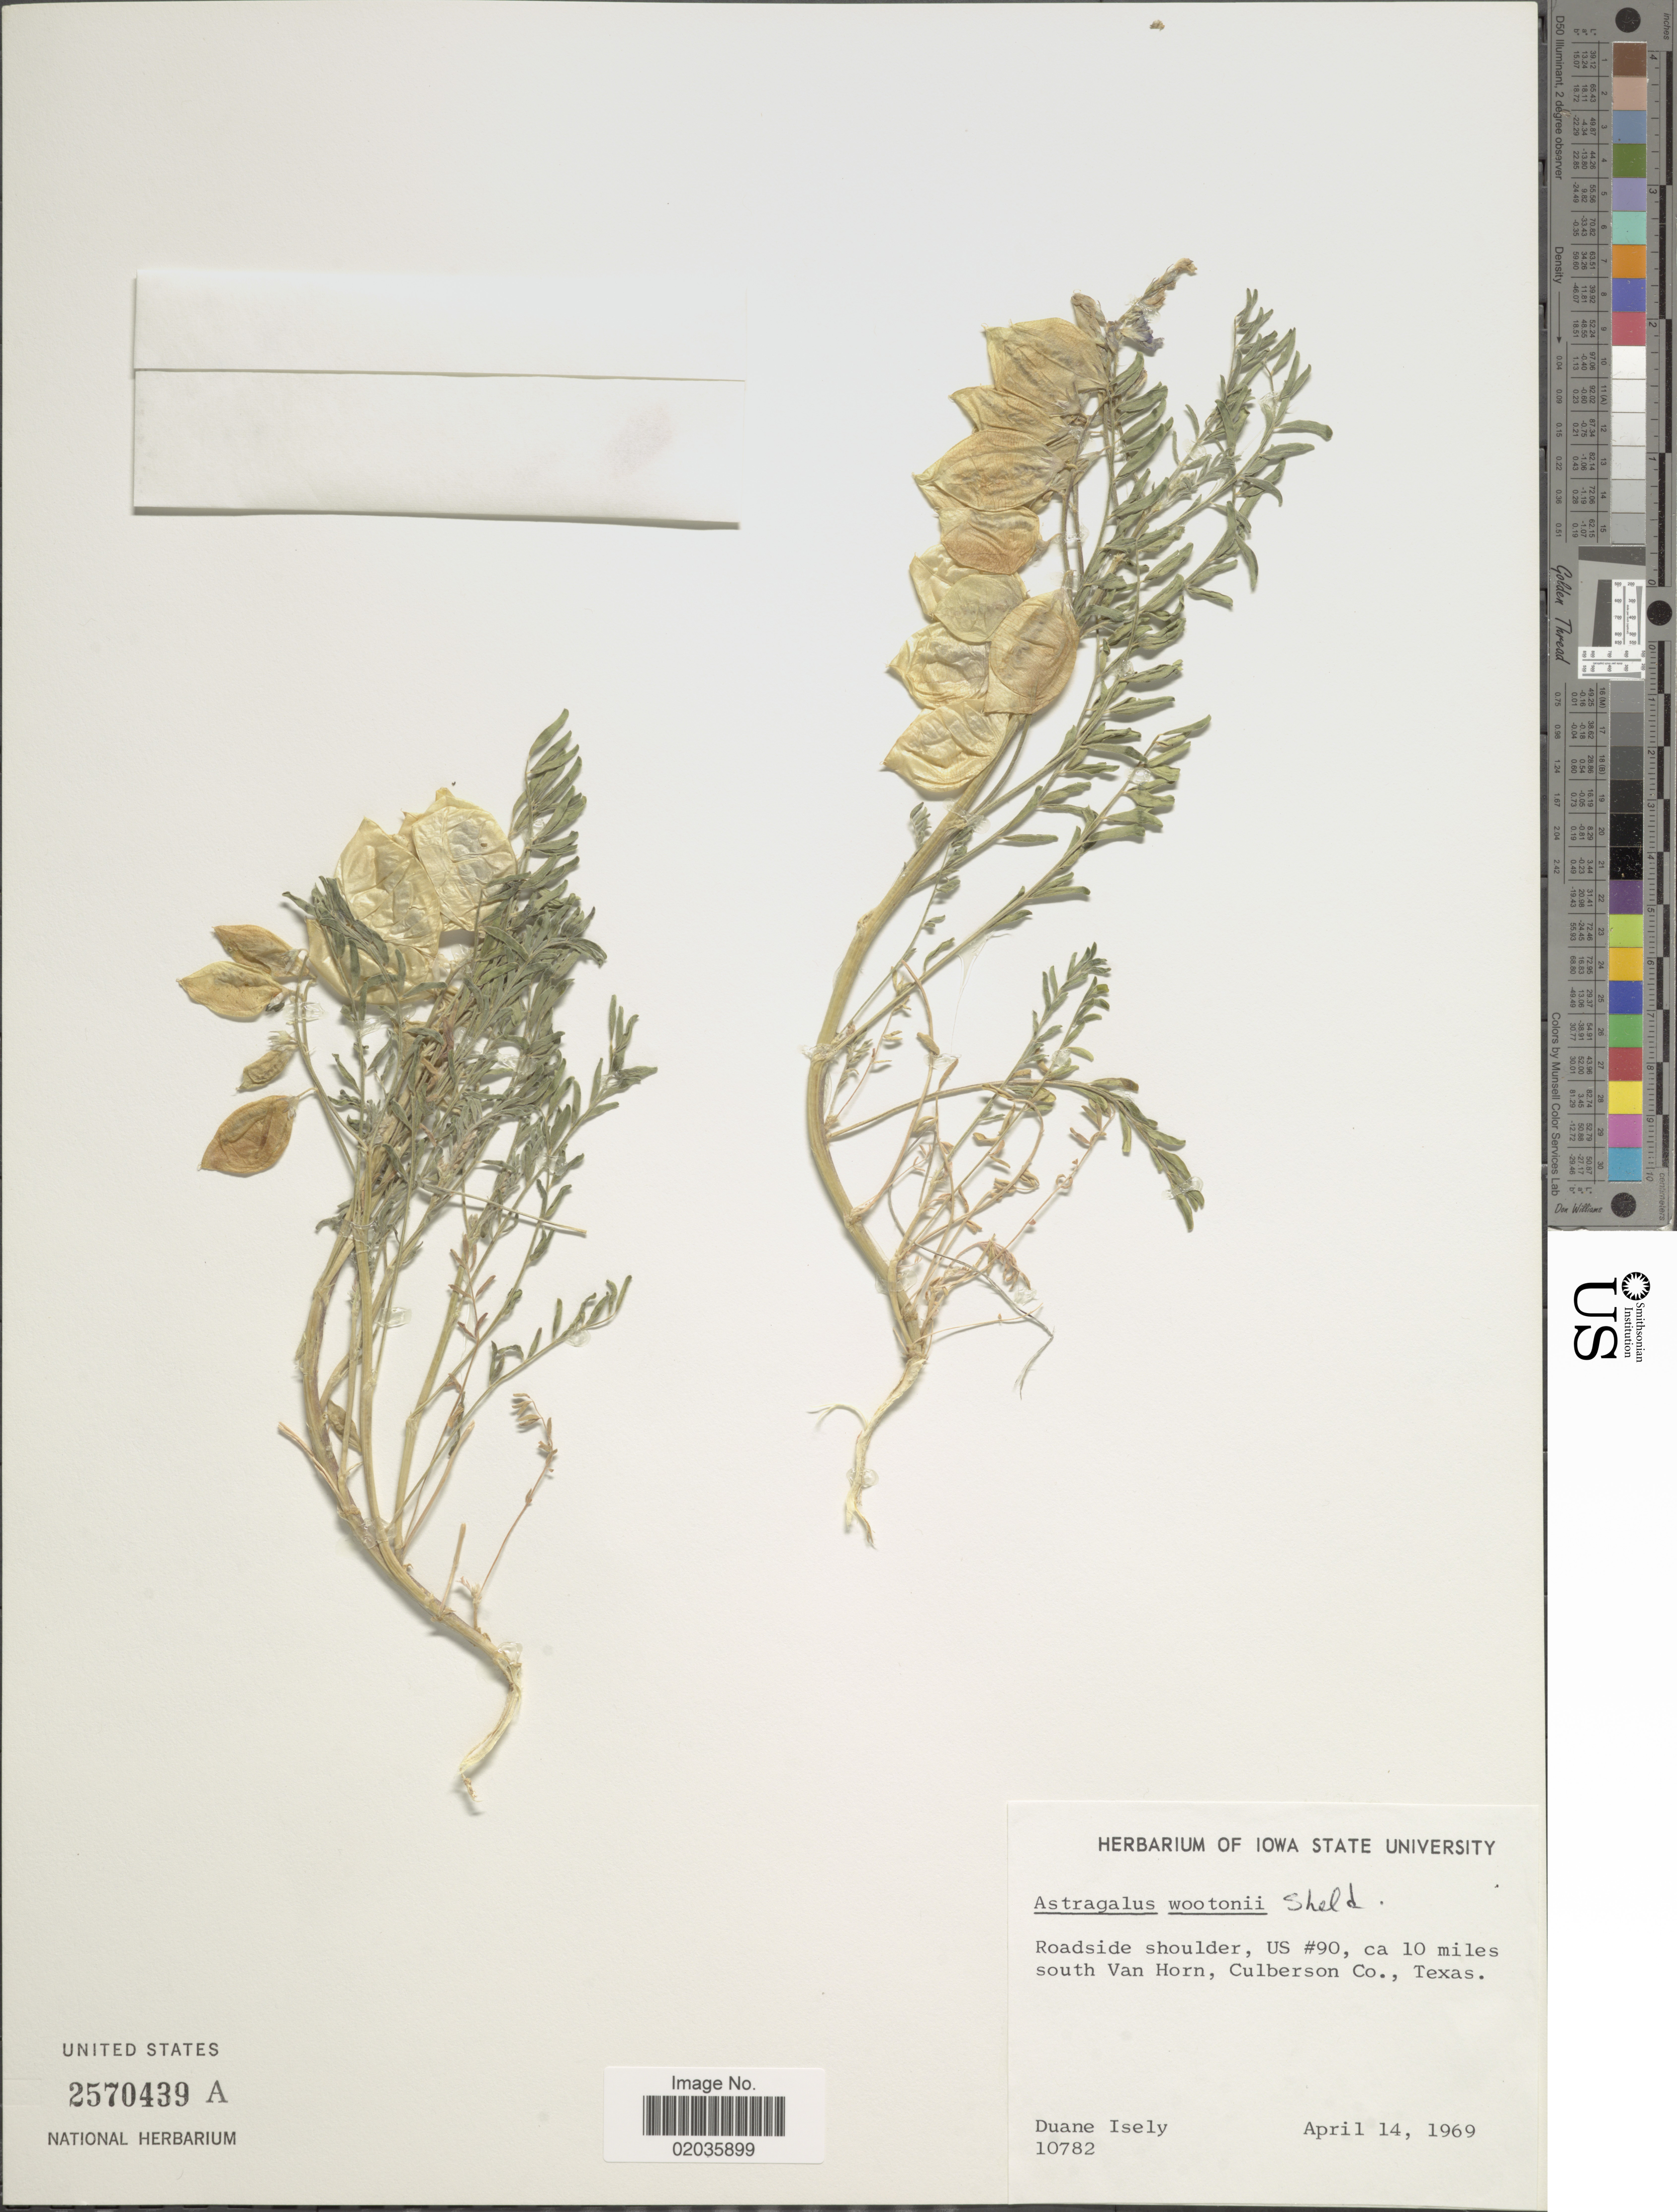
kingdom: Plantae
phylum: Tracheophyta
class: Magnoliopsida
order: Fabales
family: Fabaceae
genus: Astragalus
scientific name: Astragalus wootonii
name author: E. Sheld.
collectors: D. Isely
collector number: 10782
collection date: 1969-04-14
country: United States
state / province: Texas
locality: Roadside shoulder, US#90, ca 10 miles south van Horn, Culberson Co.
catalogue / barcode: US 2570439A